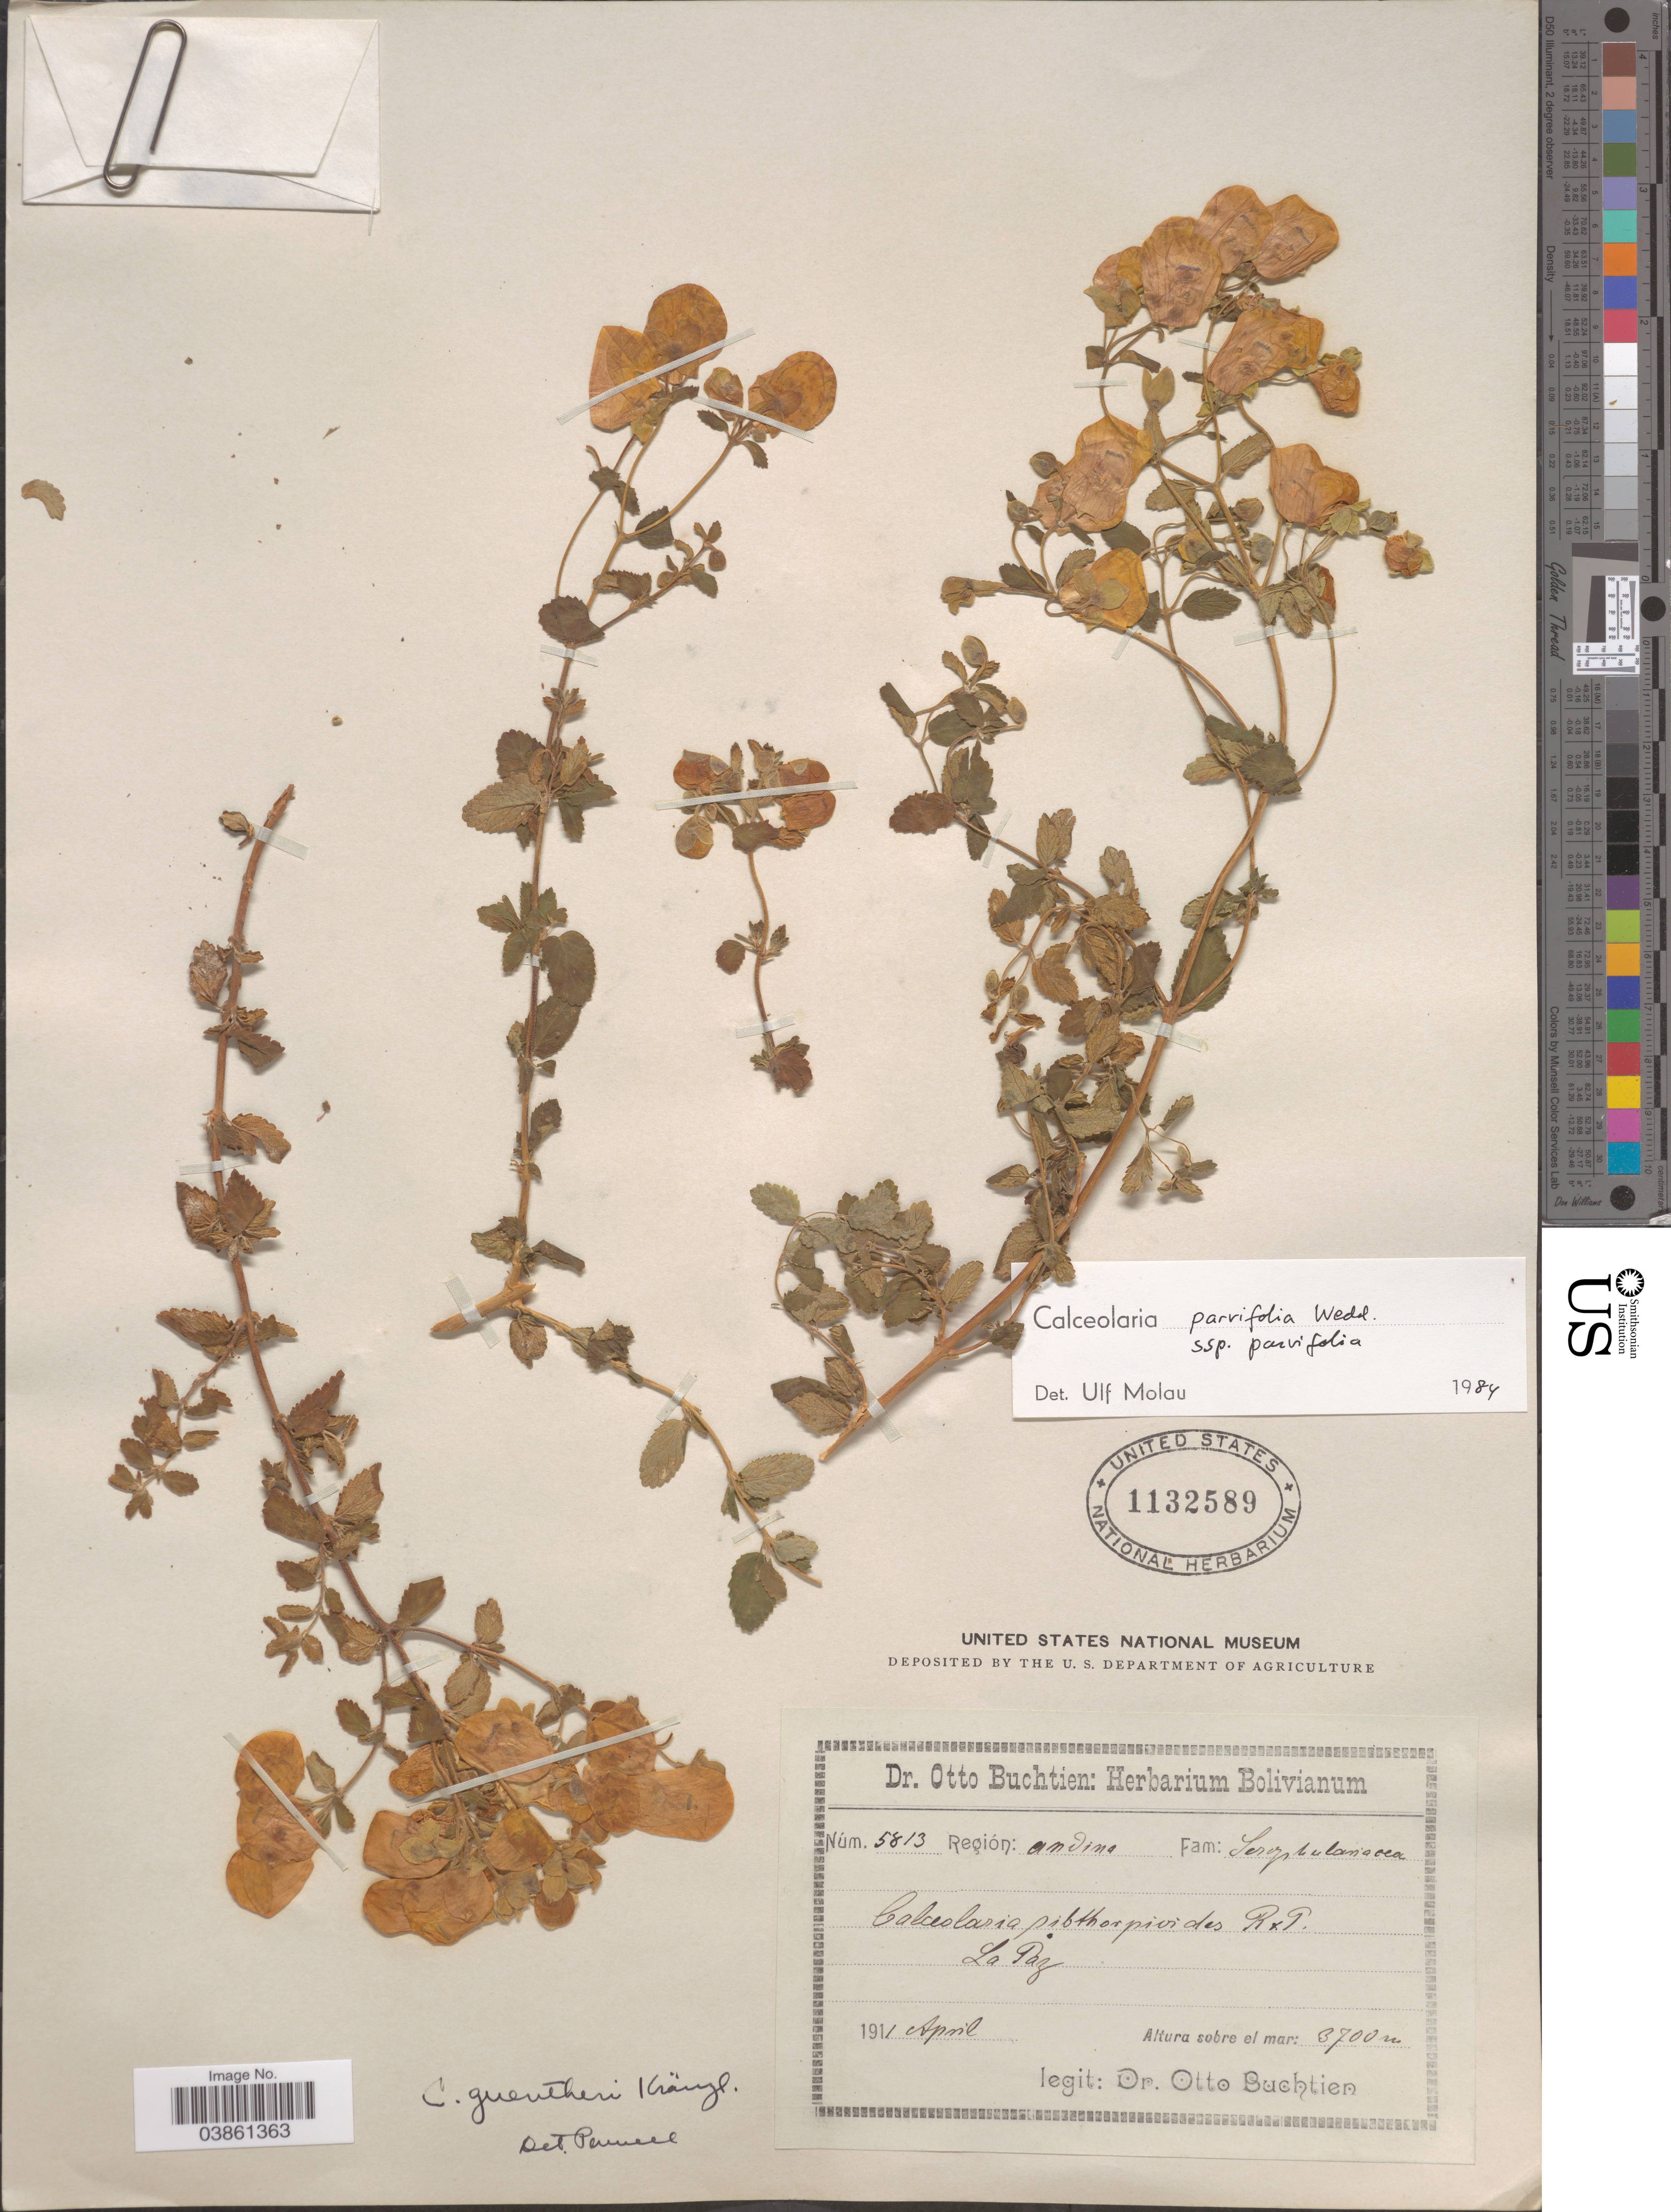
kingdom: Plantae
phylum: Tracheophyta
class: Magnoliopsida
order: Lamiales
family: Calceolariaceae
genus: Calceolaria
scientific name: Calceolaria parvifolia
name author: Wedd.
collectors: O. Buchtien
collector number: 5813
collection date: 1911-04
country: Bolivia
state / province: La Paz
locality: Región: andina.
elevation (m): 3700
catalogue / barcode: US 1132589